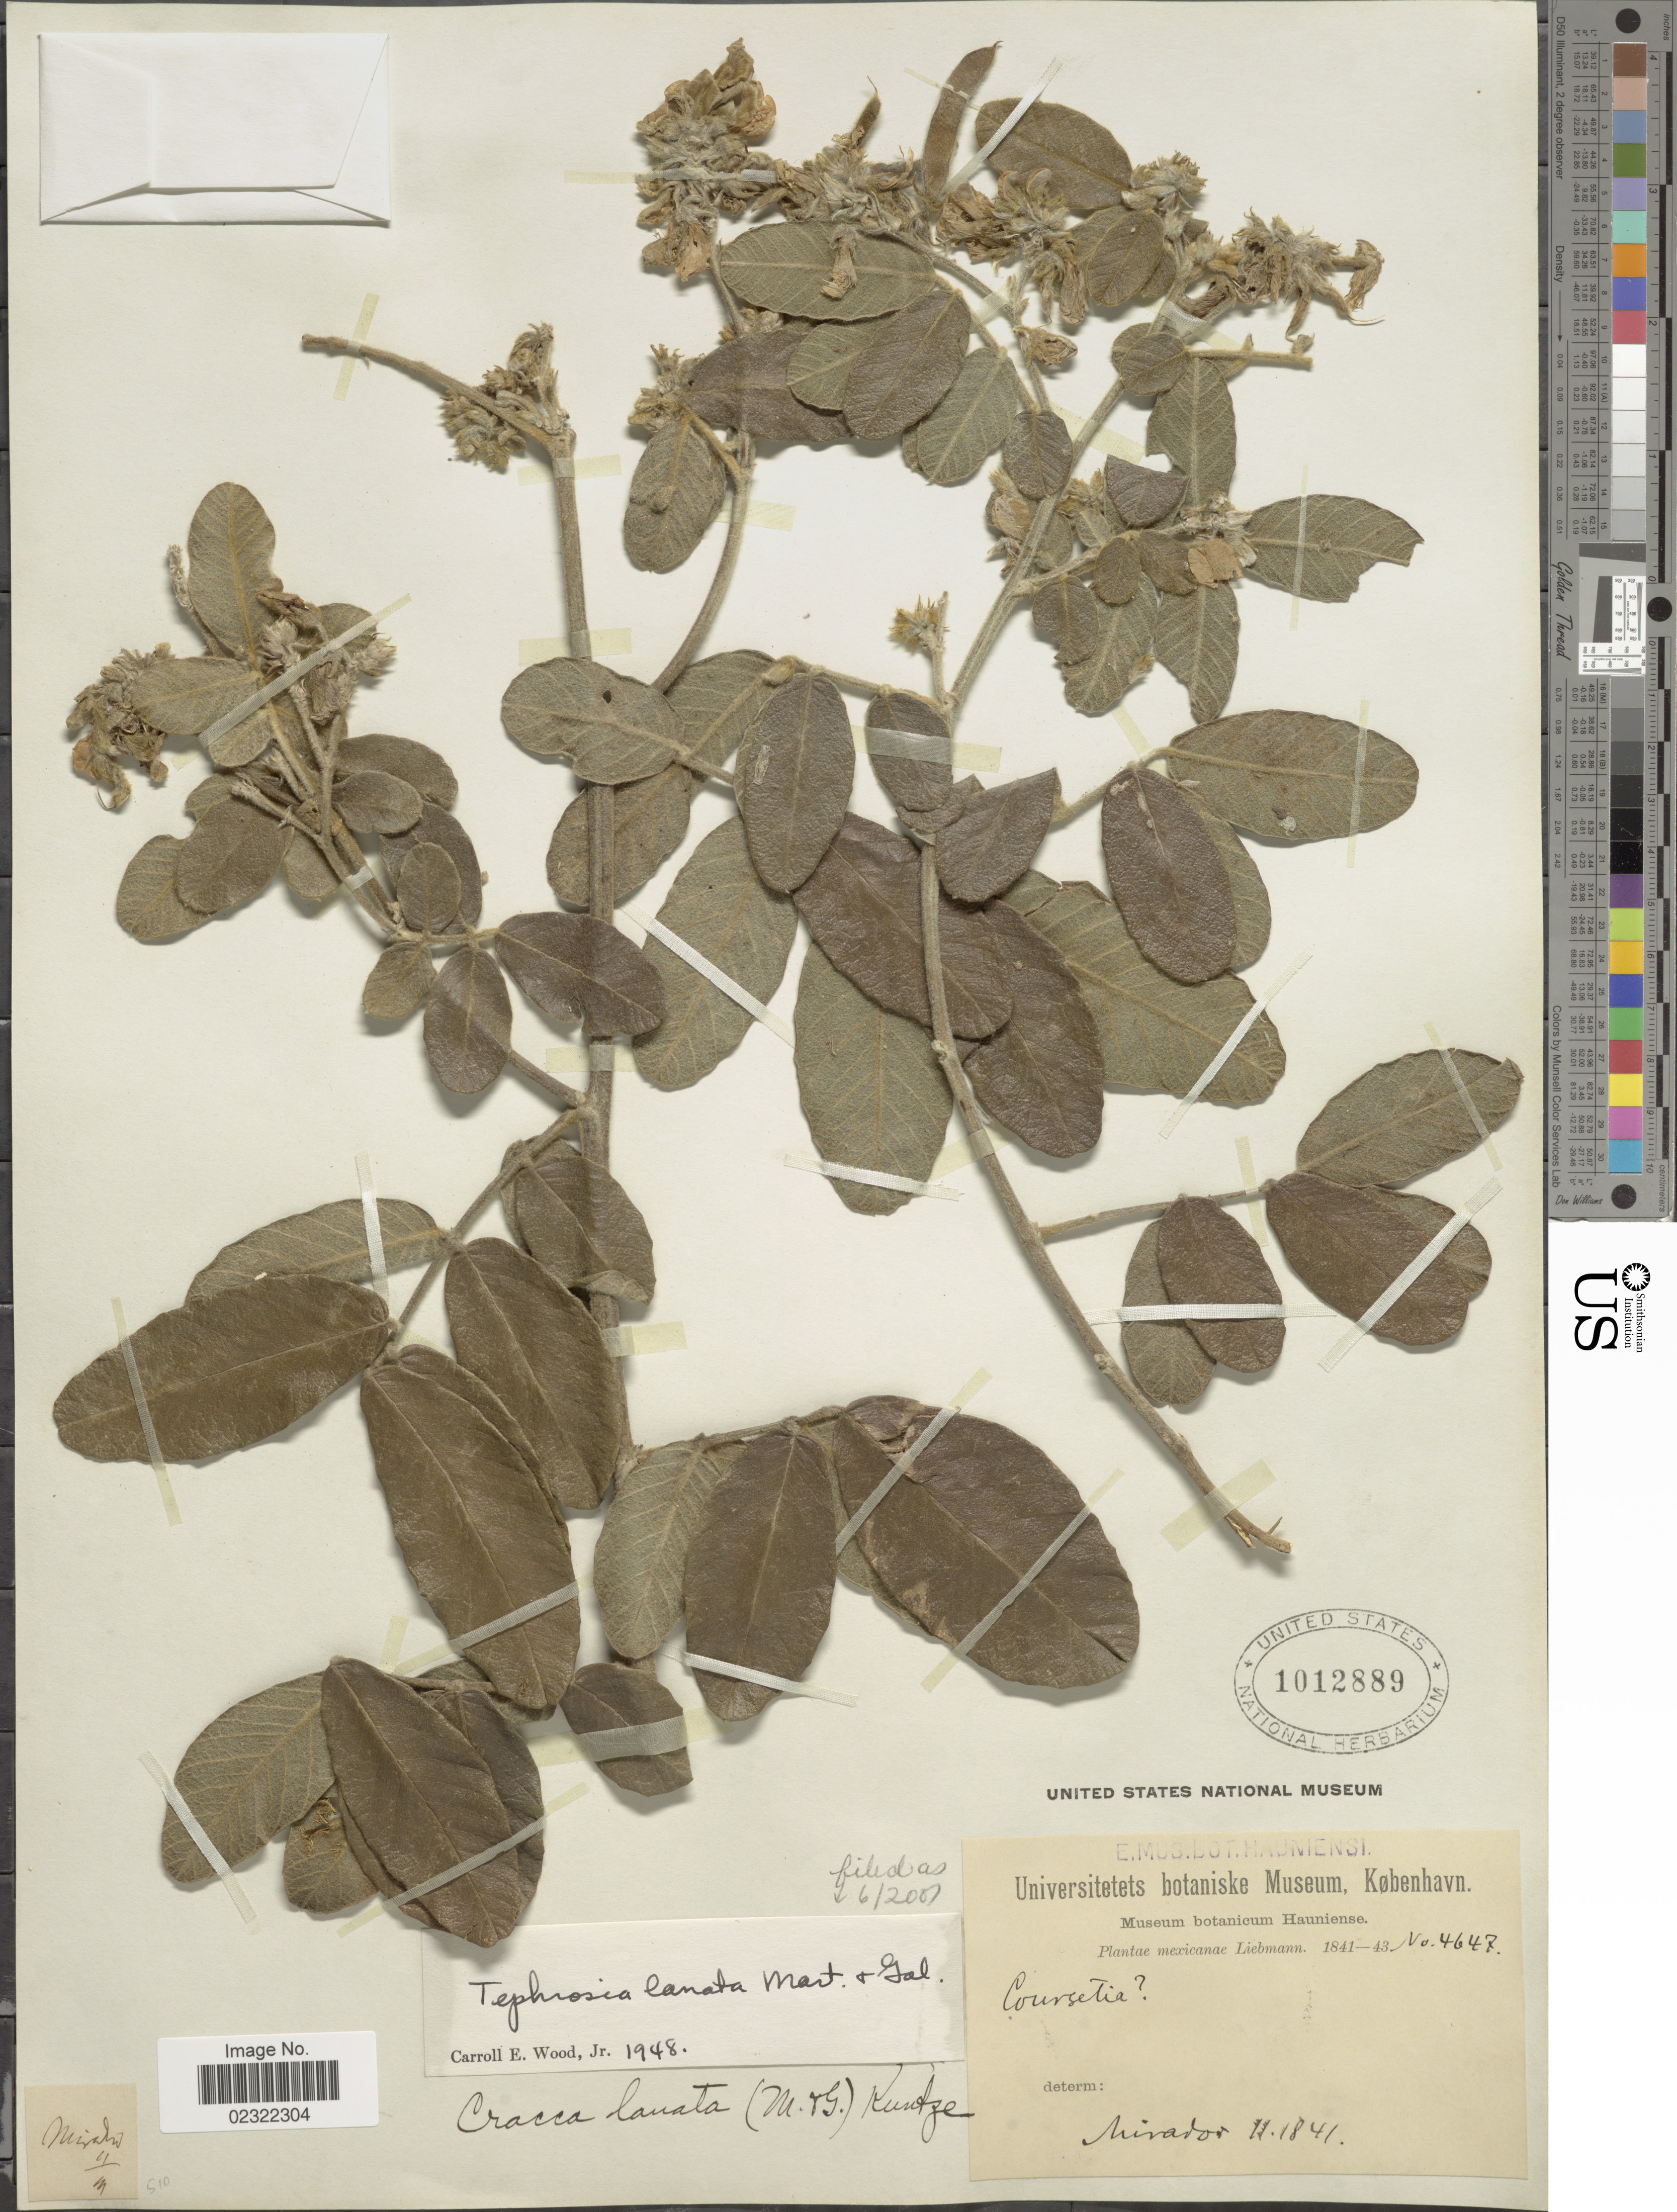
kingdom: Plantae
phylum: Tracheophyta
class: Magnoliopsida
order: Fabales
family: Fabaceae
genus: Tephrosia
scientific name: Tephrosia lanata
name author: M. Martens & Galeotti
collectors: Liebmann, --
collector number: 4647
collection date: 1841-11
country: Mexico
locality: Mirador.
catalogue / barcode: US 1012889